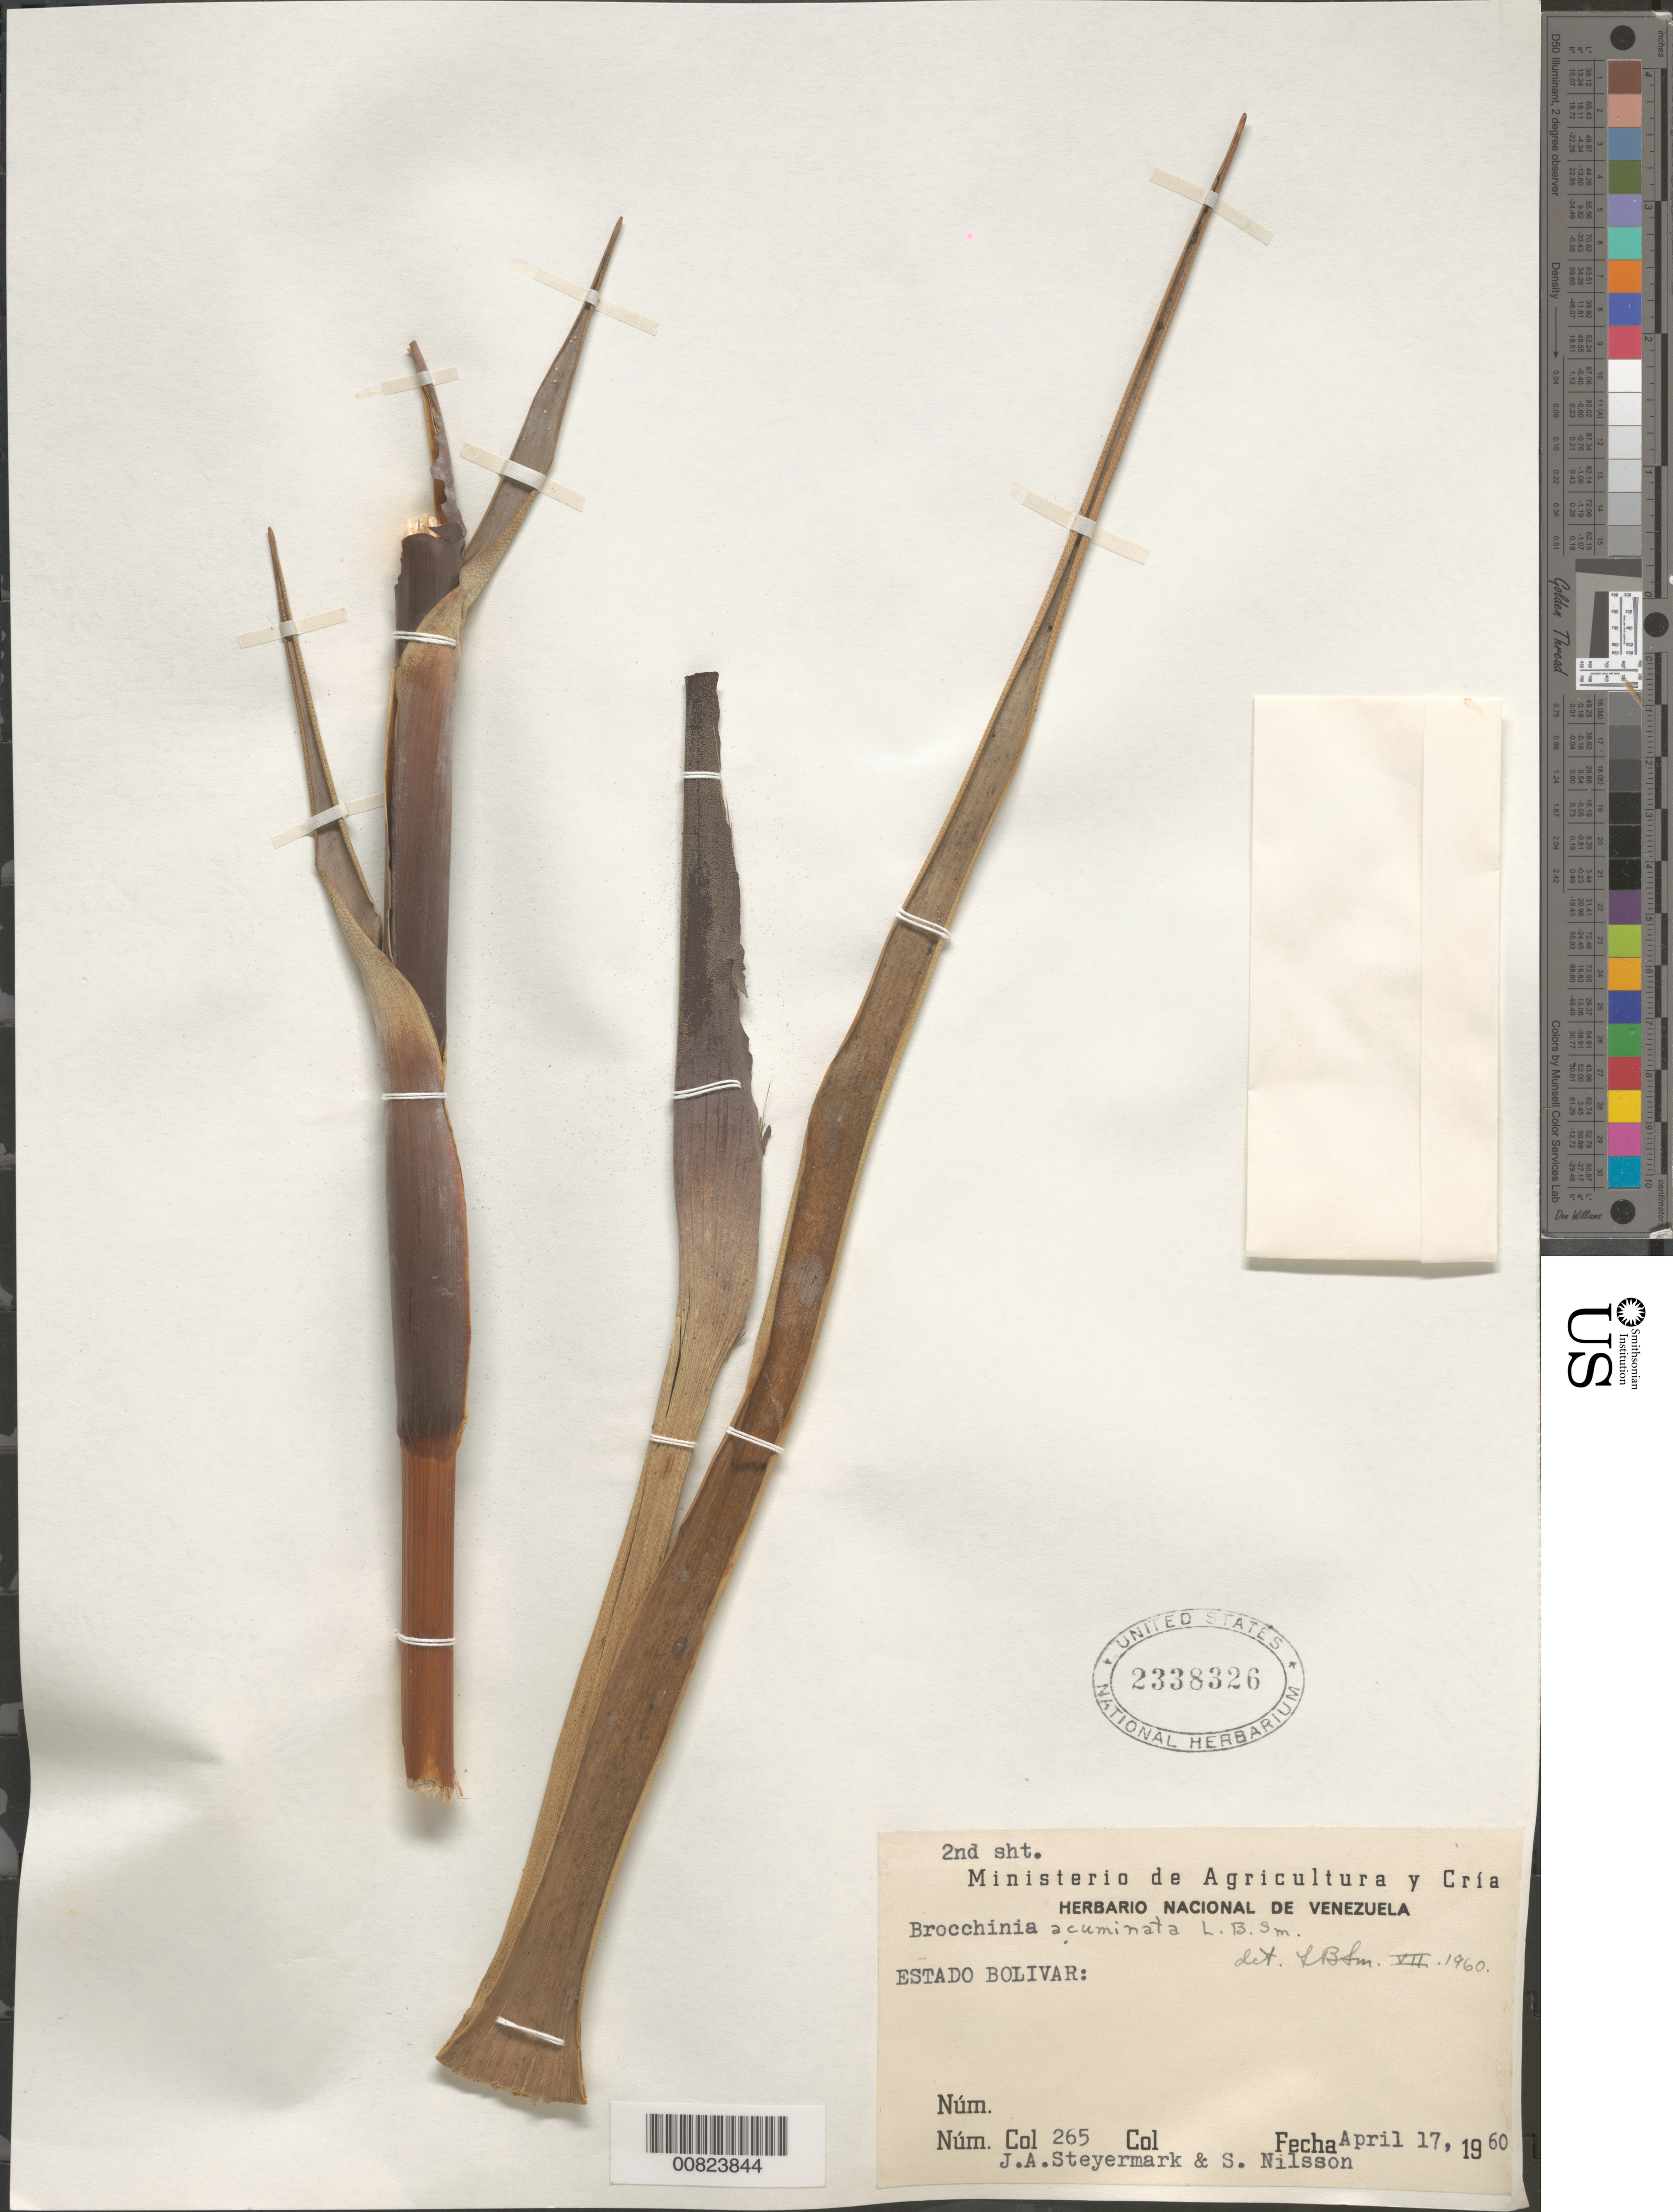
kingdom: Plantae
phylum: Tracheophyta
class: Liliopsida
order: Poales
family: Bromeliaceae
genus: Brocchinia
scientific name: Brocchinia acuminata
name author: L.B. Sm.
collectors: J. Steyermark & S. Nilsson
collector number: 265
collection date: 1960-04-17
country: Venezuela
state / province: Bolivar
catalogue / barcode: US 2338326